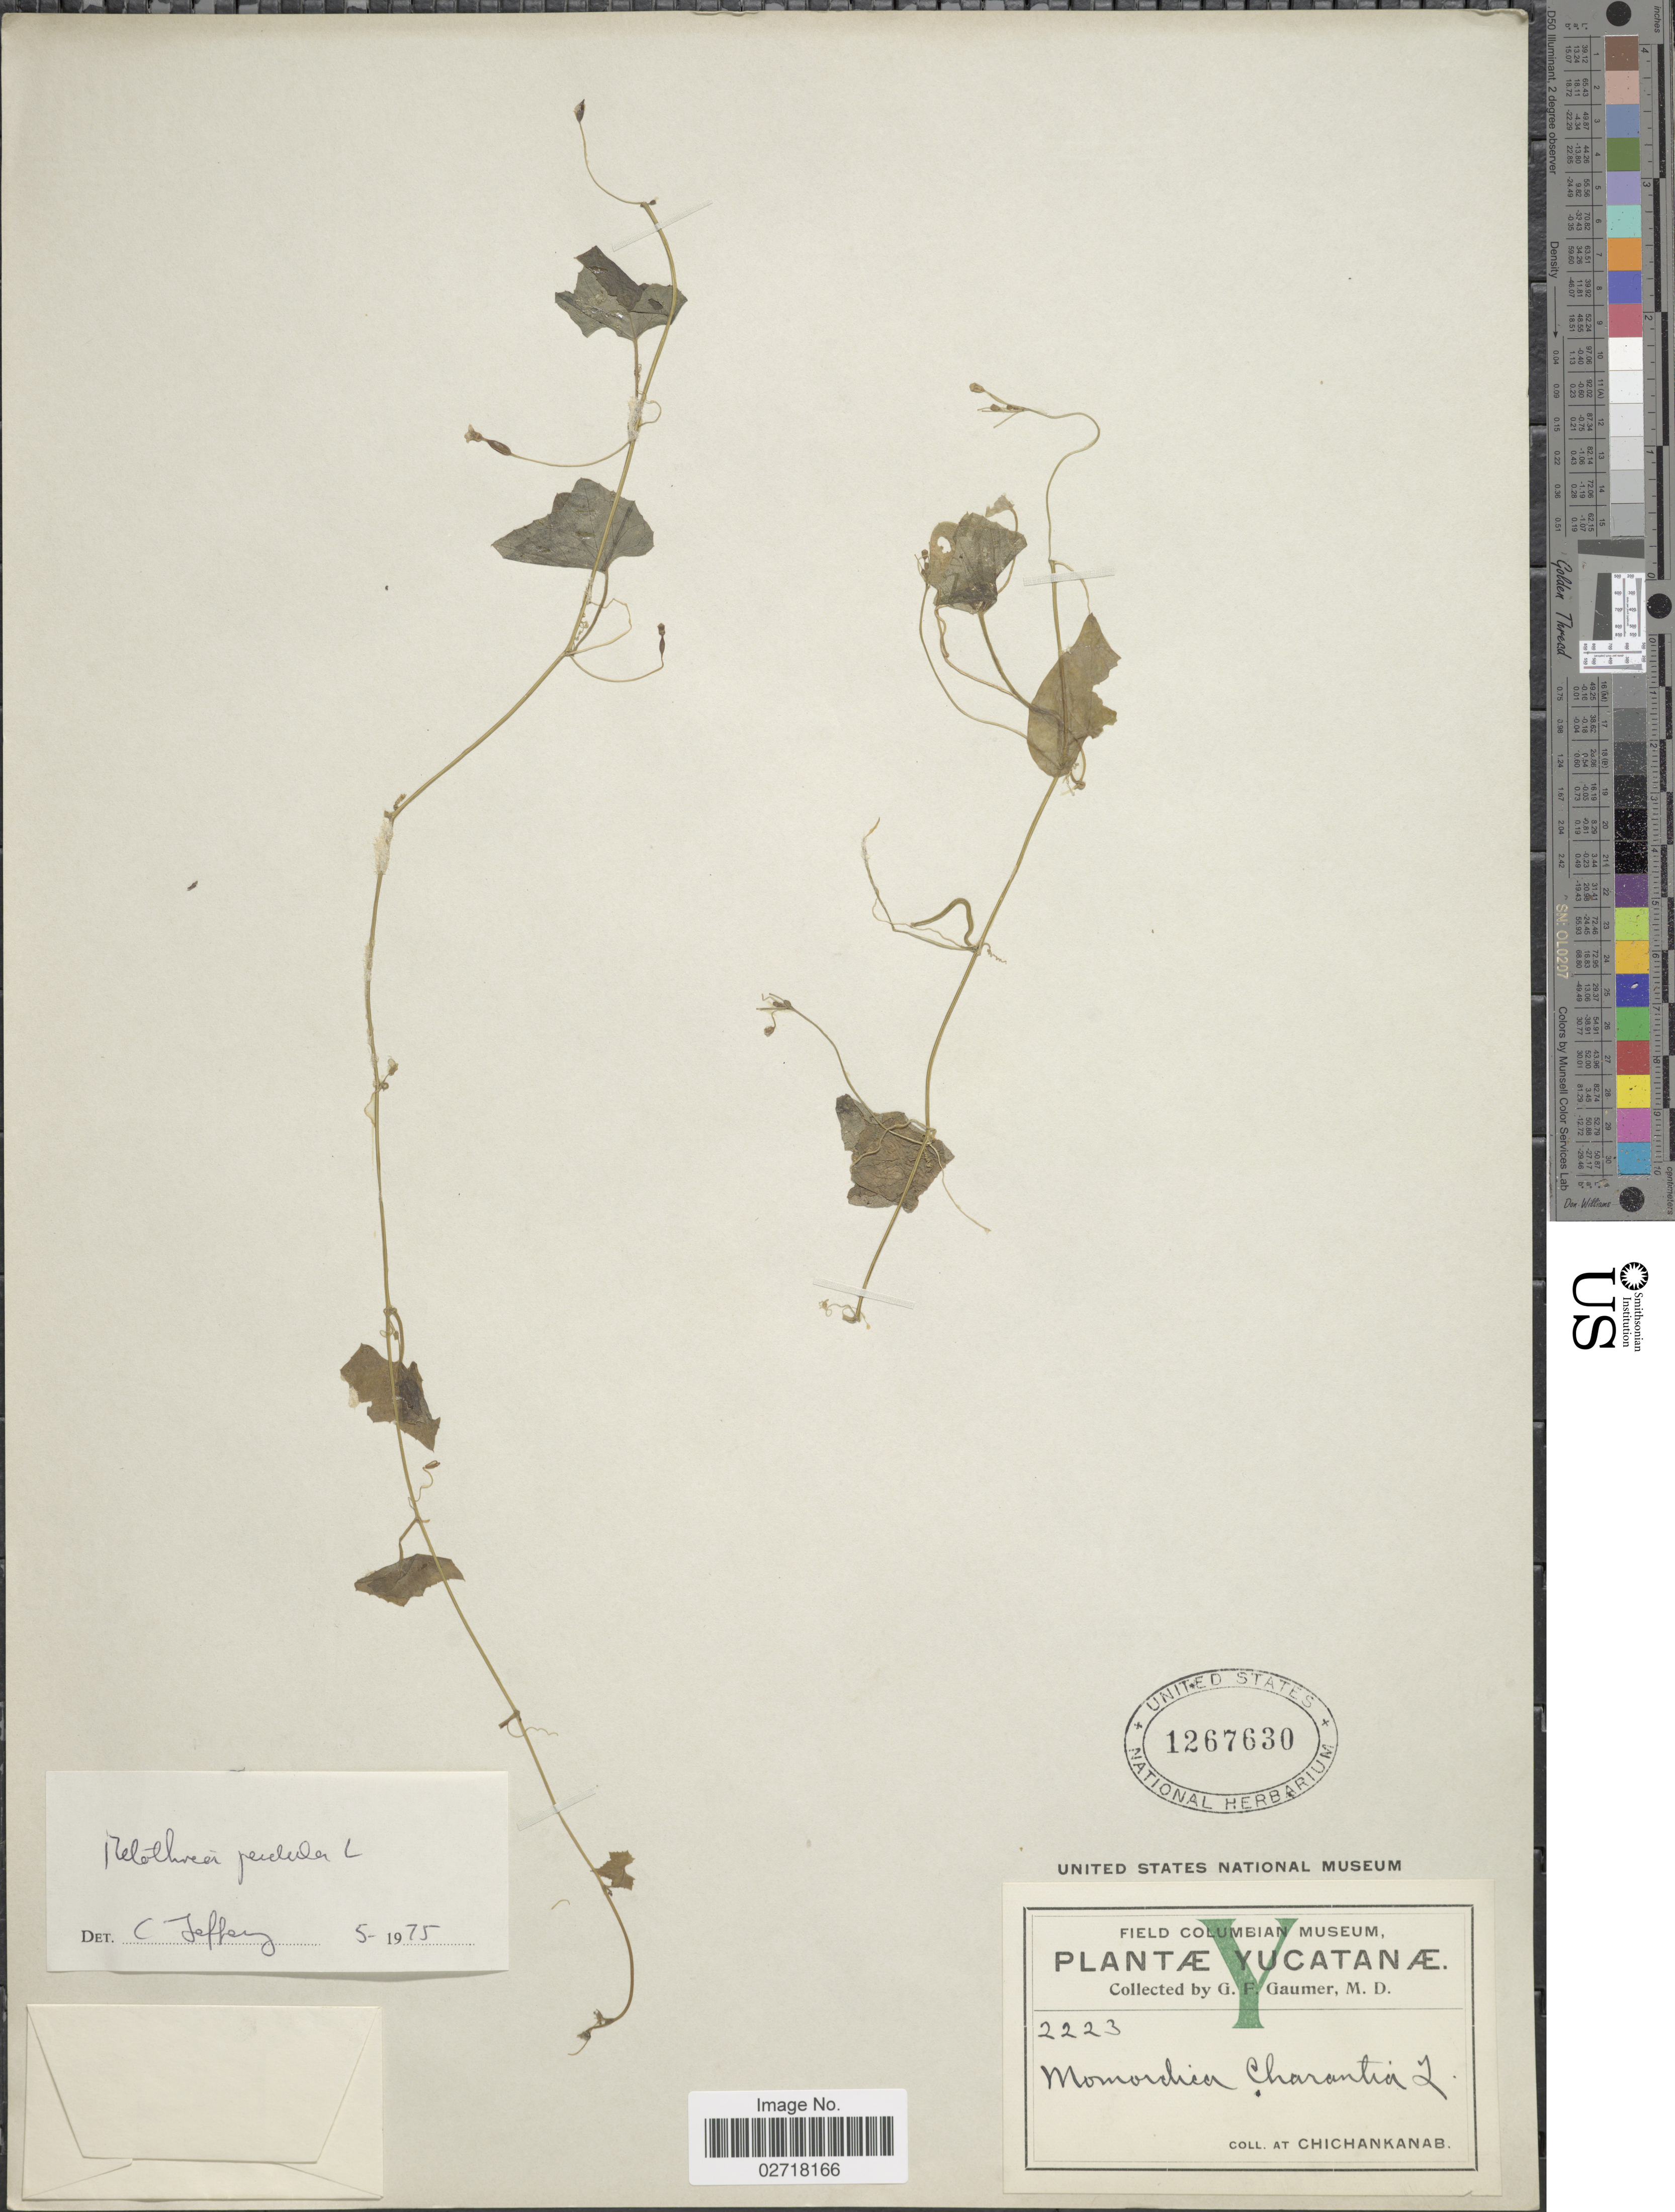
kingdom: Plantae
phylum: Tracheophyta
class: Magnoliopsida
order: Cucurbitales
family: Cucurbitaceae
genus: Melothria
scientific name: Melothria pendula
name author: L.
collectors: G. F. Gaumer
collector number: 2223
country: Mexico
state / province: Yucatán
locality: At Chichankanab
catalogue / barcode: US 1267630